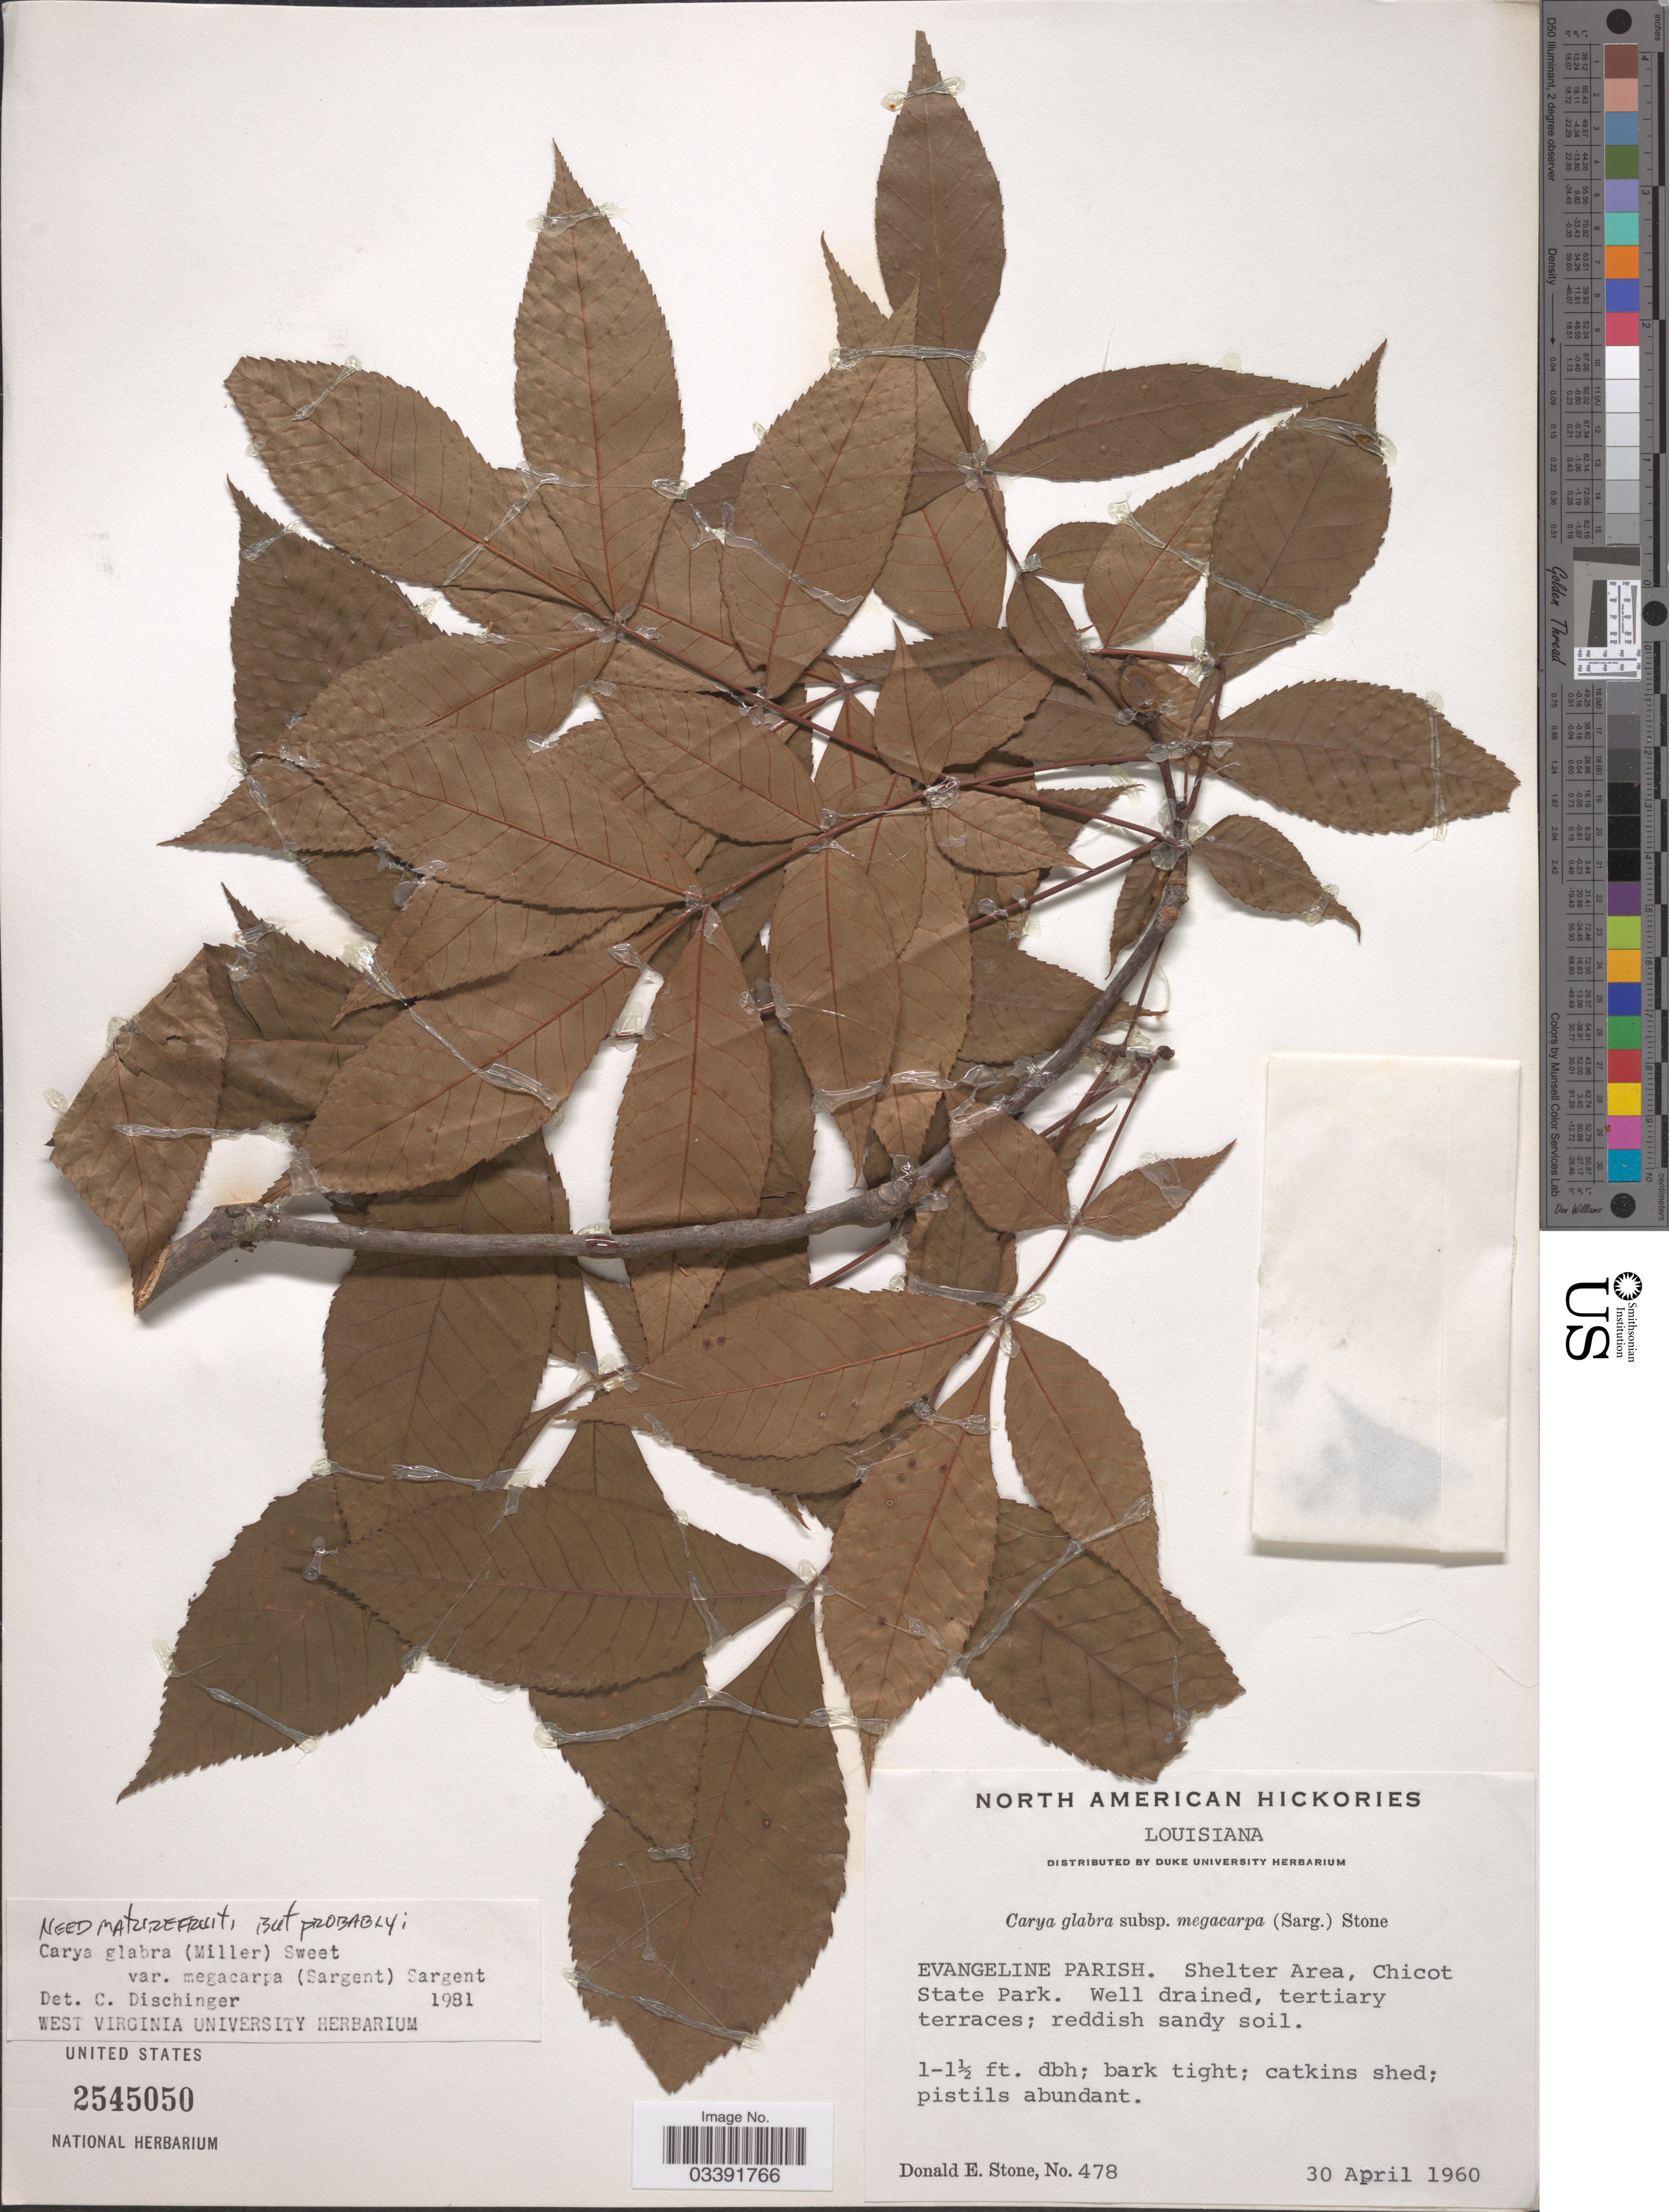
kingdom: Plantae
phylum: Tracheophyta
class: Magnoliopsida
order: Fagales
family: Juglandaceae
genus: Carya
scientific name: Carya glabra var. megacarpa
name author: (Sarg.) Sarg.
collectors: D. Stone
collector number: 478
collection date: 1960-04-30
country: United States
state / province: Louisiana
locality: Evangeline Parish. Shelter Area, Chicot State Park.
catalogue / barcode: US 2545050